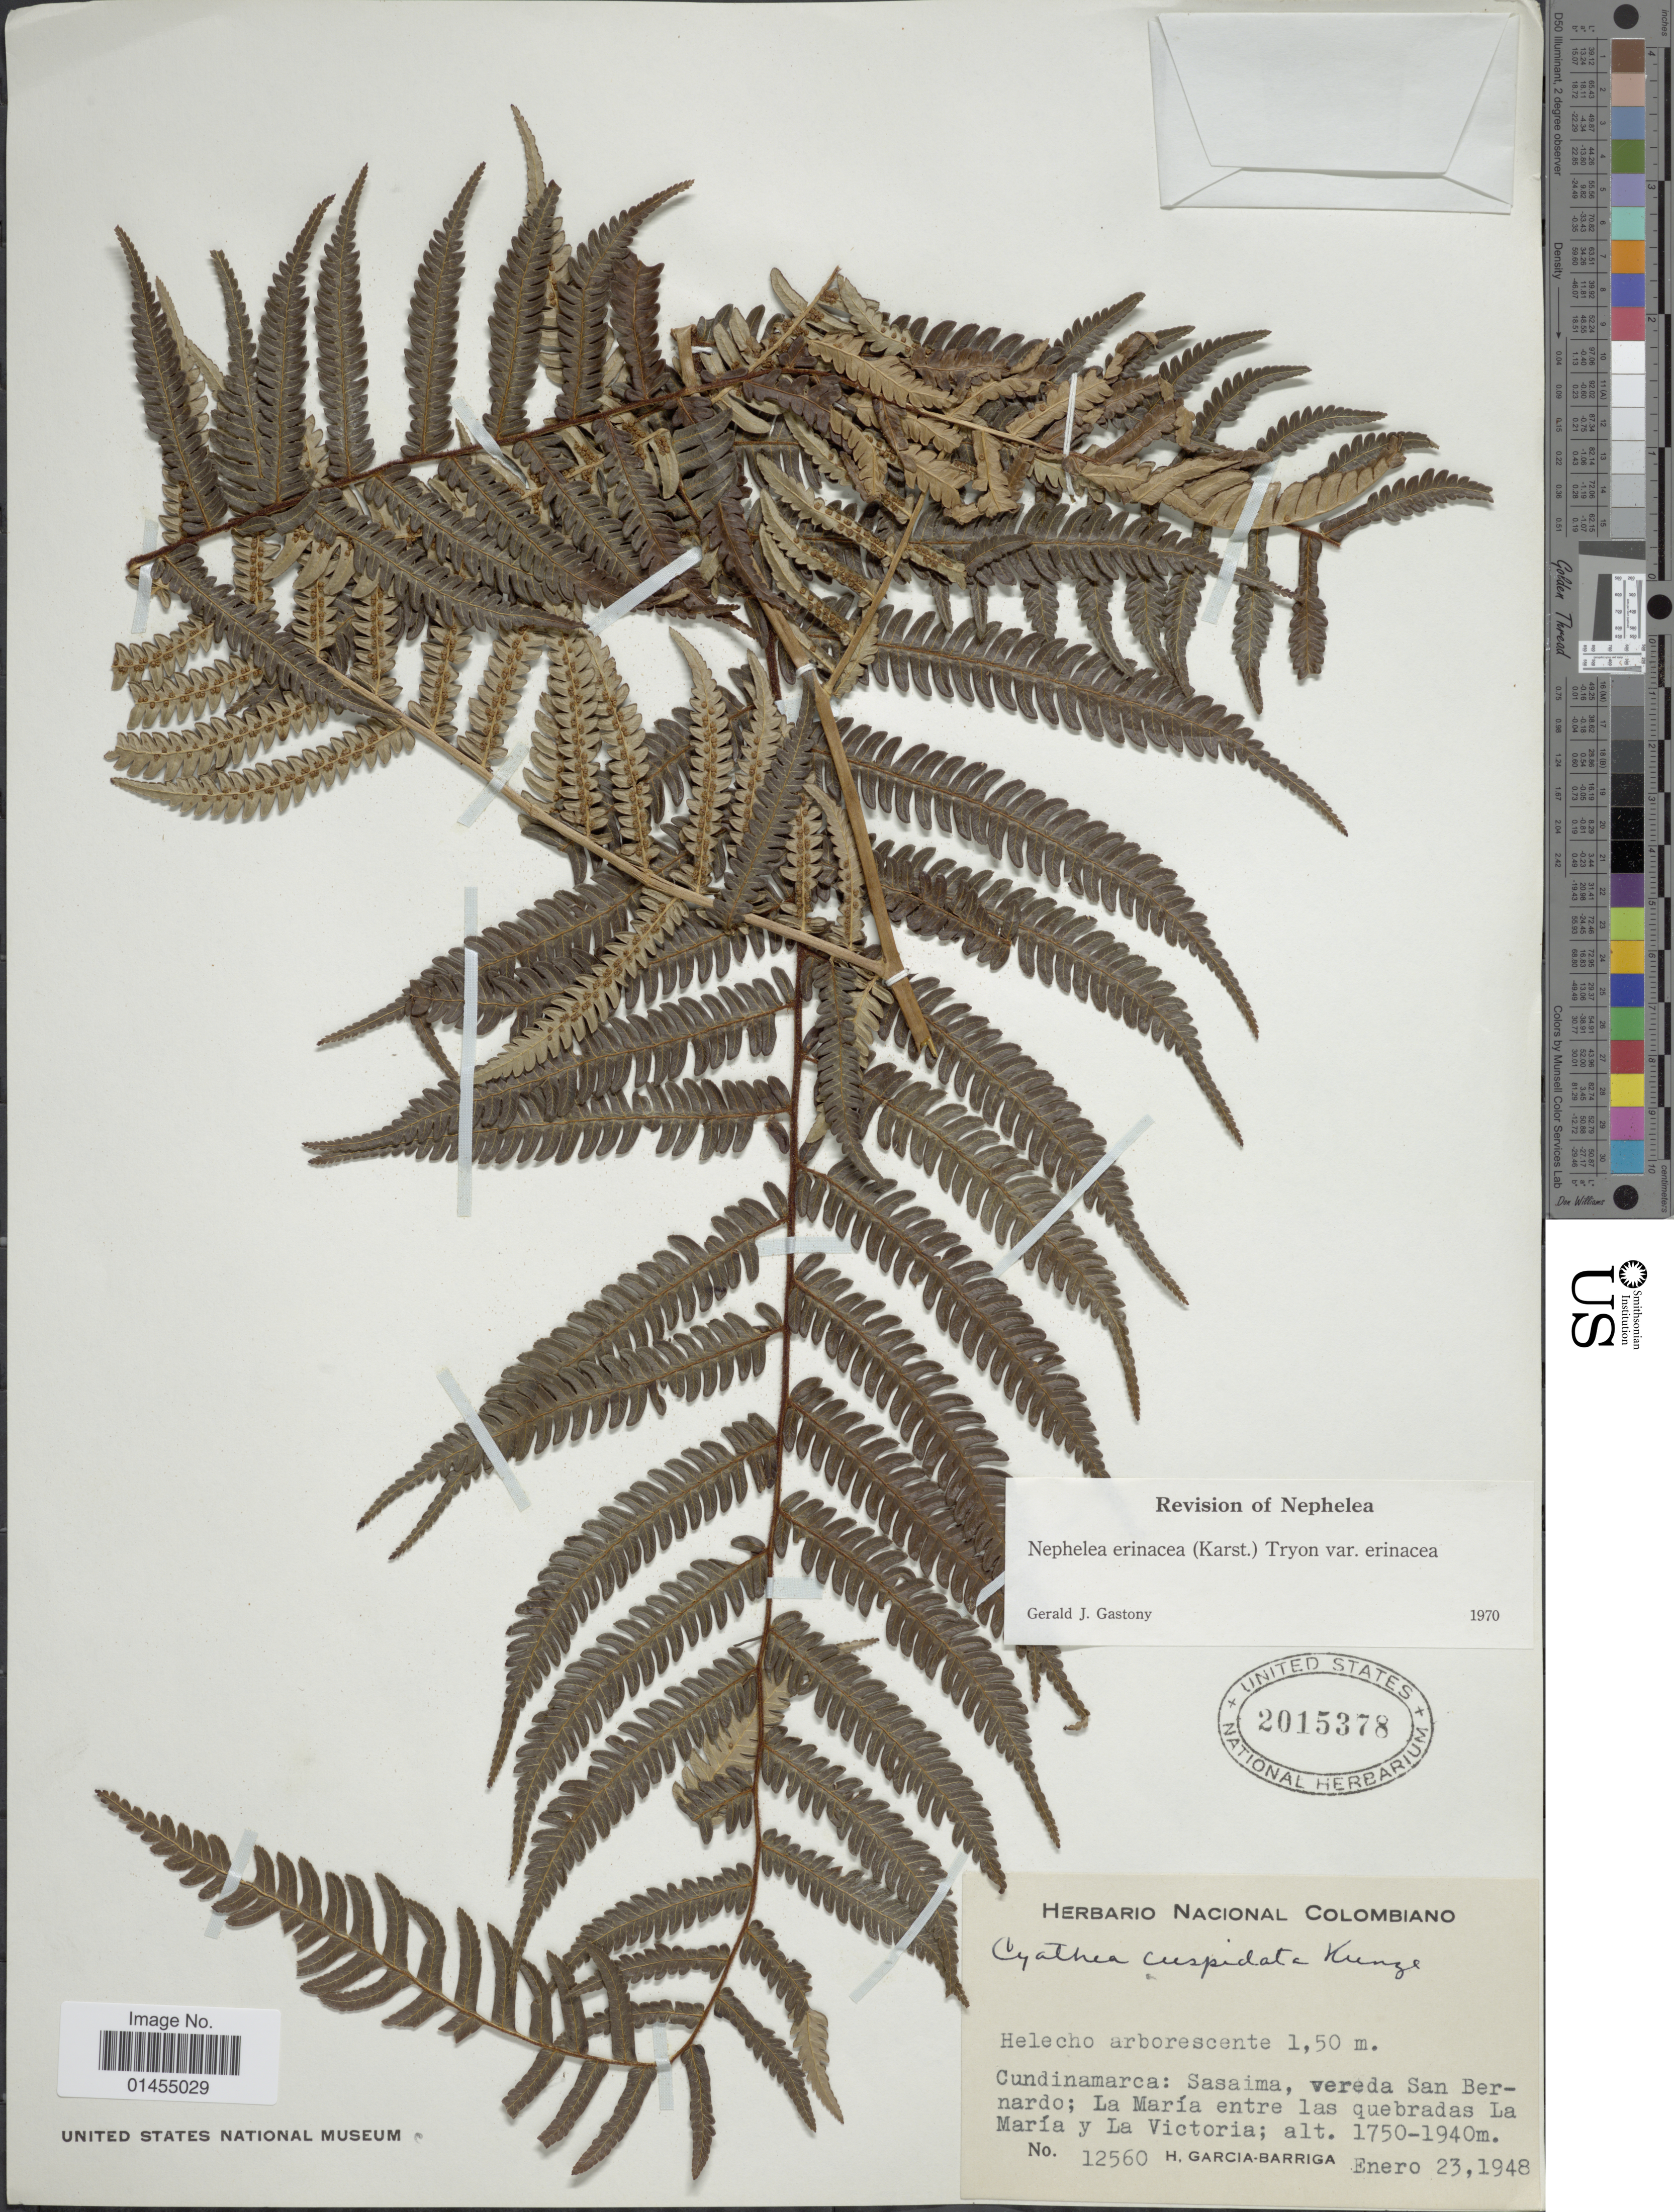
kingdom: Plantae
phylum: Tracheophyta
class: Polypodiopsida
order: Cyatheales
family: Cyatheaceae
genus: Alsophila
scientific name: Alsophila erinacea var. erinacea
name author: (H. Karst.) D.S. Conant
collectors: H. García Barriga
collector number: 12560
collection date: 1948-01-23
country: Colombia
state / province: Cundinamarca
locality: Sasaima, vereda San Bernardo; La María entre las quebradas La María y La Victoria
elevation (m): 1750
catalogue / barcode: US 2015378